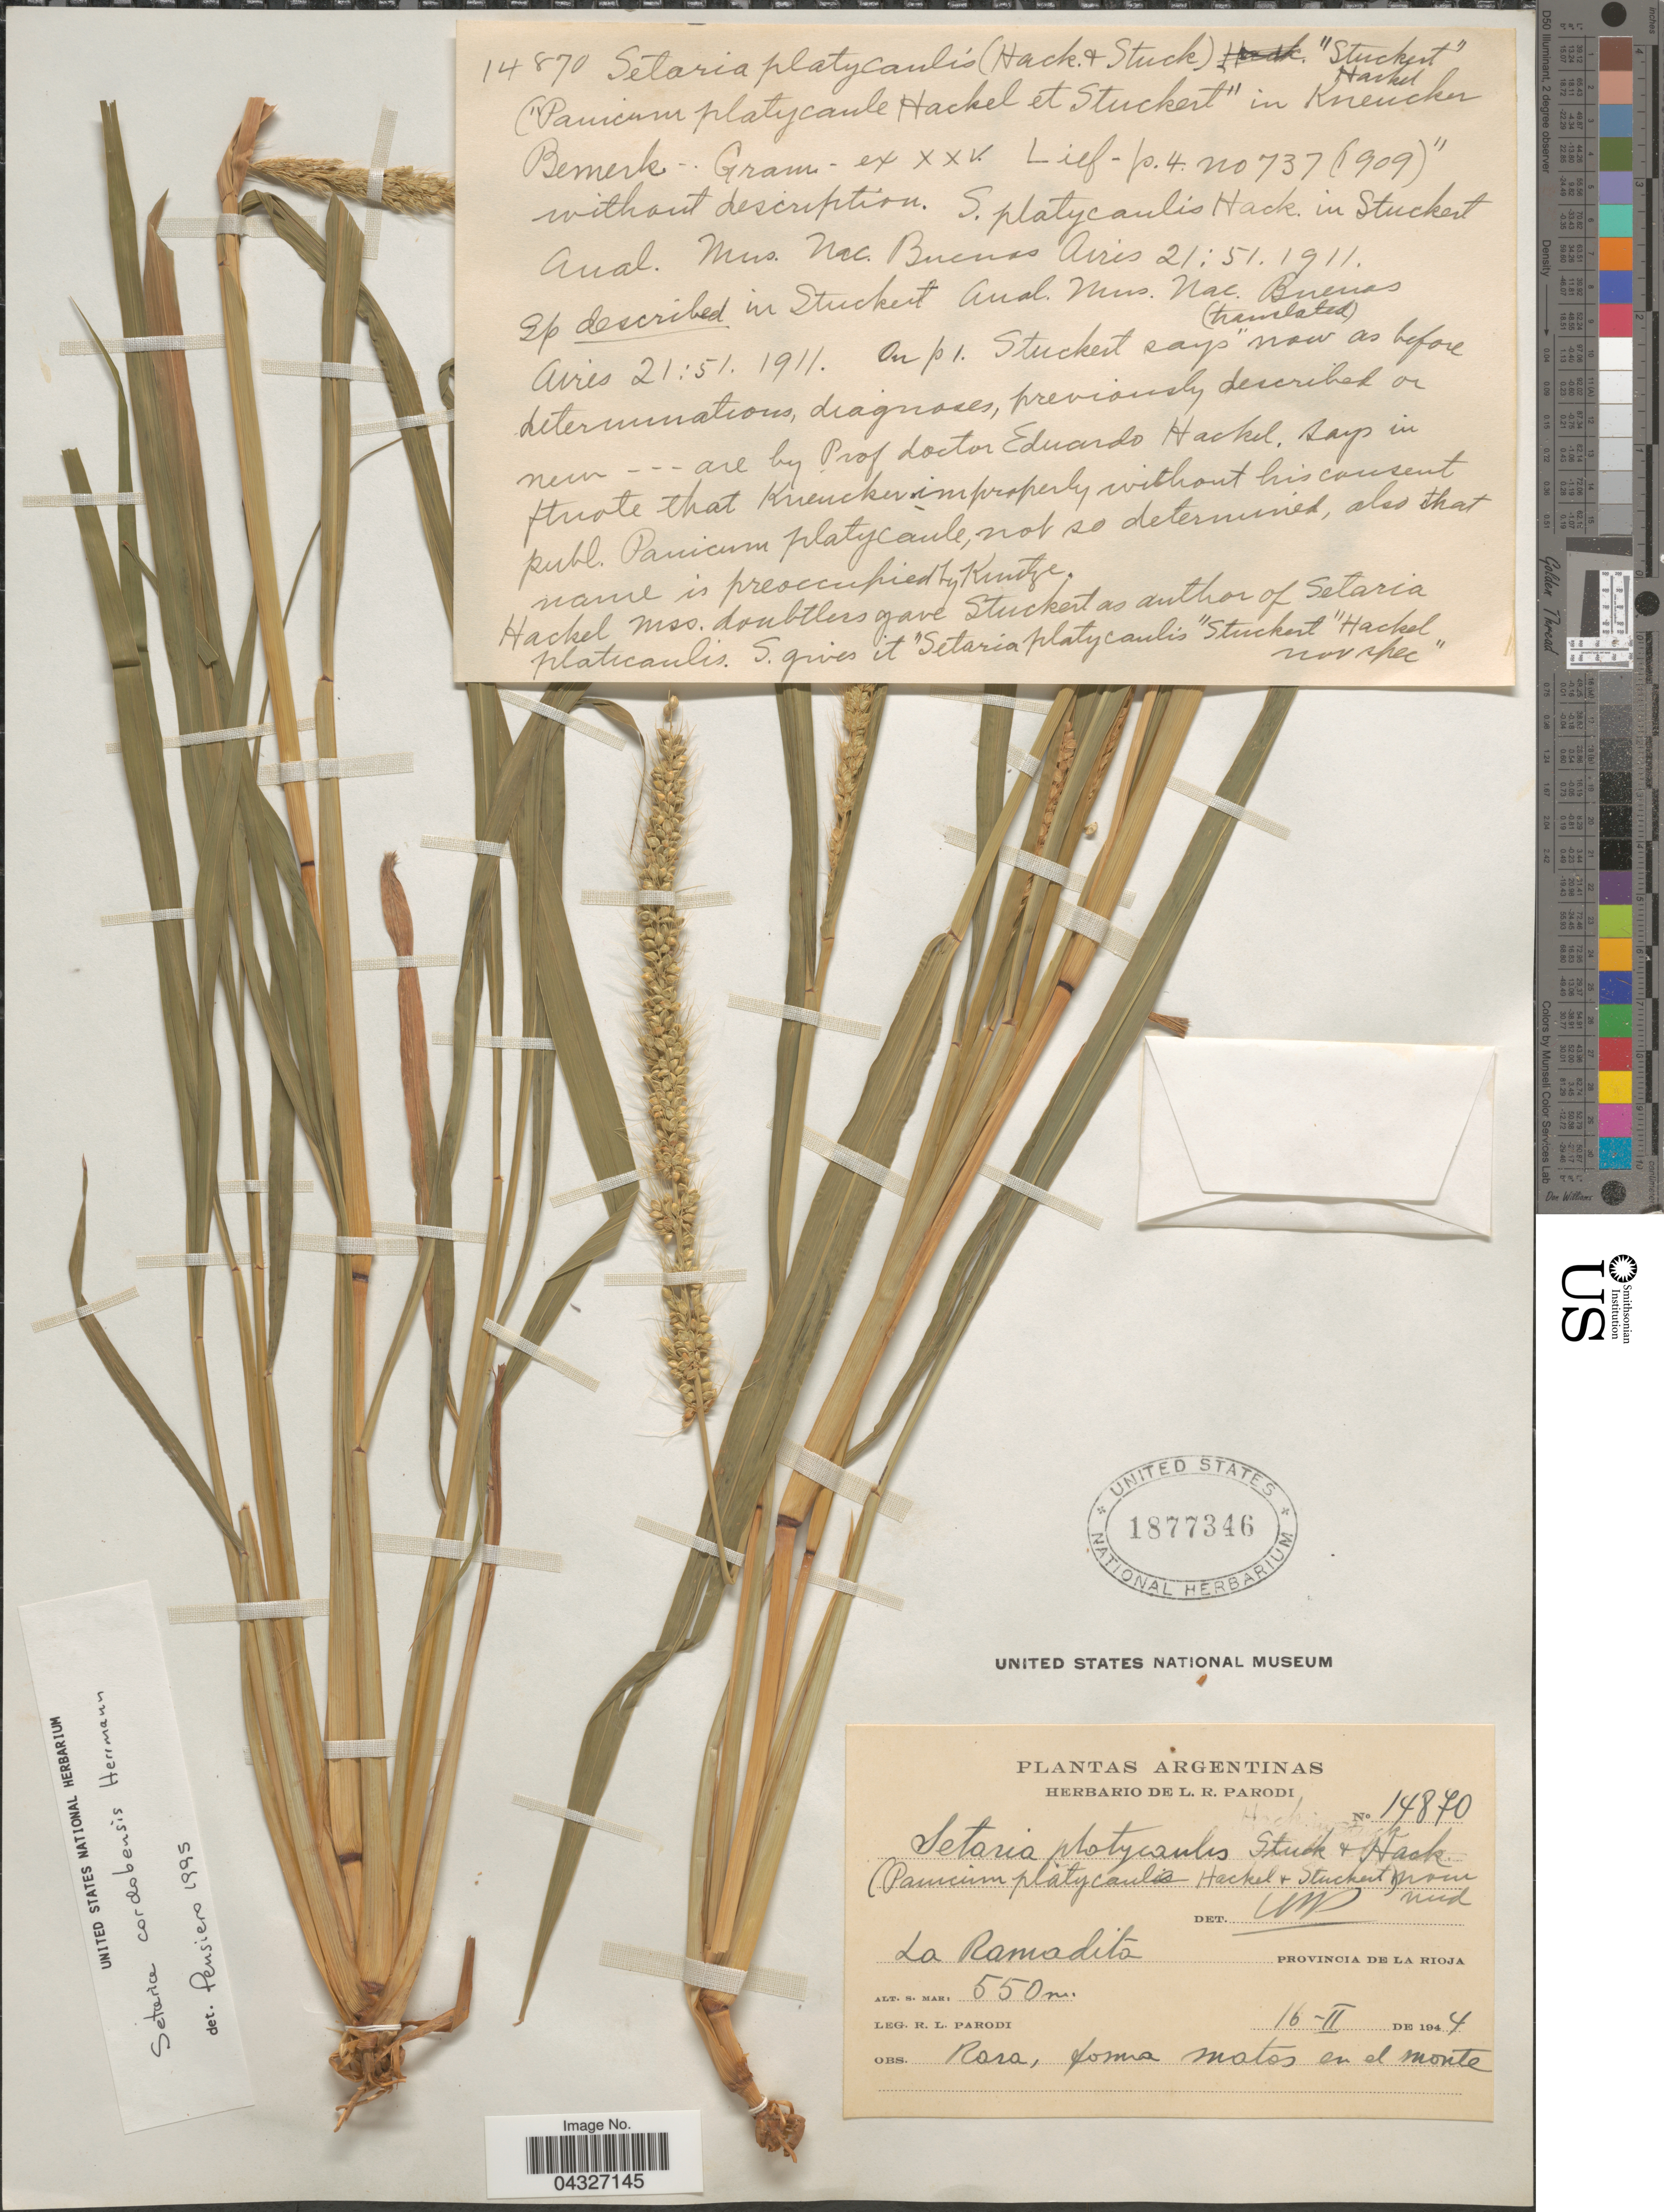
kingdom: Plantae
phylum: Tracheophyta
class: Liliopsida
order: Poales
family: Poaceae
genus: Setaria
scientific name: Setaria cordobensis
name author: R.A.W. Herrm.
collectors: L. R. Parodi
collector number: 14870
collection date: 1944-02-16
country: Argentina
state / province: La Rioja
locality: La Ramadita.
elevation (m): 550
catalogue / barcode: US 1877346